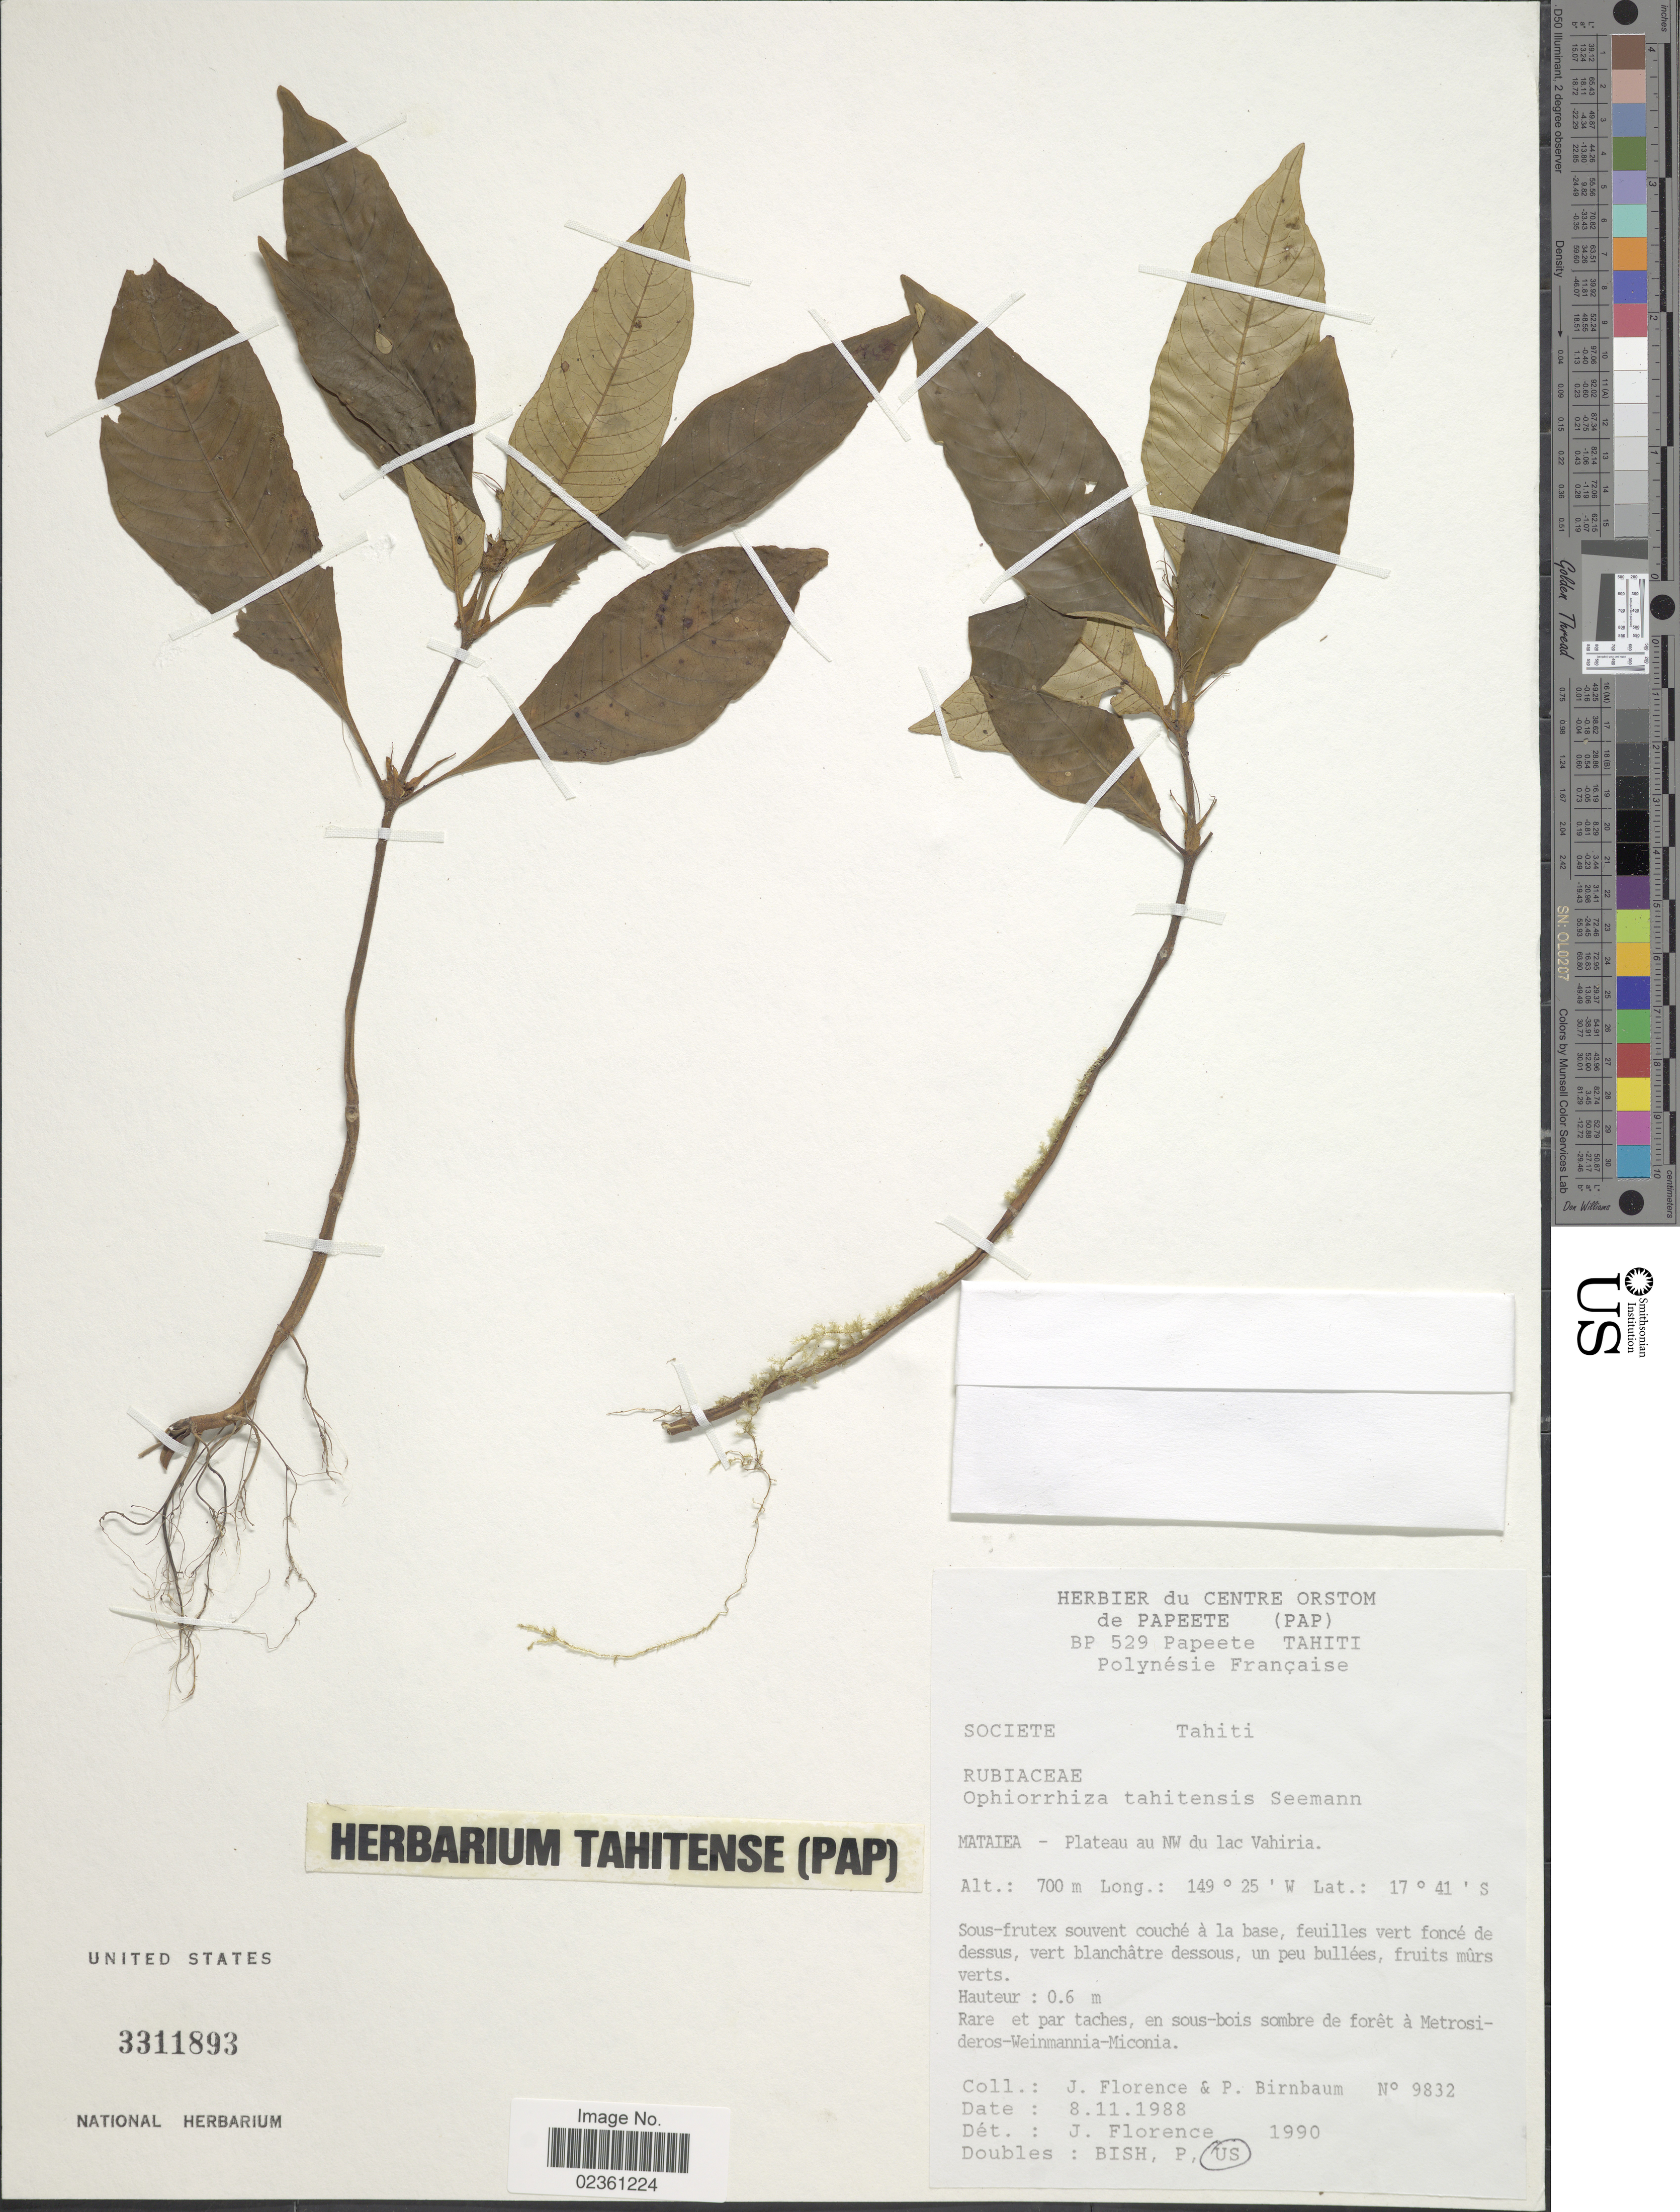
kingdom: Plantae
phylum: Tracheophyta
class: Magnoliopsida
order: Gentianales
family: Rubiaceae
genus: Ophiorrhiza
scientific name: Ophiorrhiza tahitensis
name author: Seem.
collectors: J. Florence & P. Birnbaum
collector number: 9832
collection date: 1988-11-08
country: French Polynesia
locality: Societe, Tahiti, Mataiea - Plateau au NW du lac Vahiria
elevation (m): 700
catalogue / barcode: US 3311893